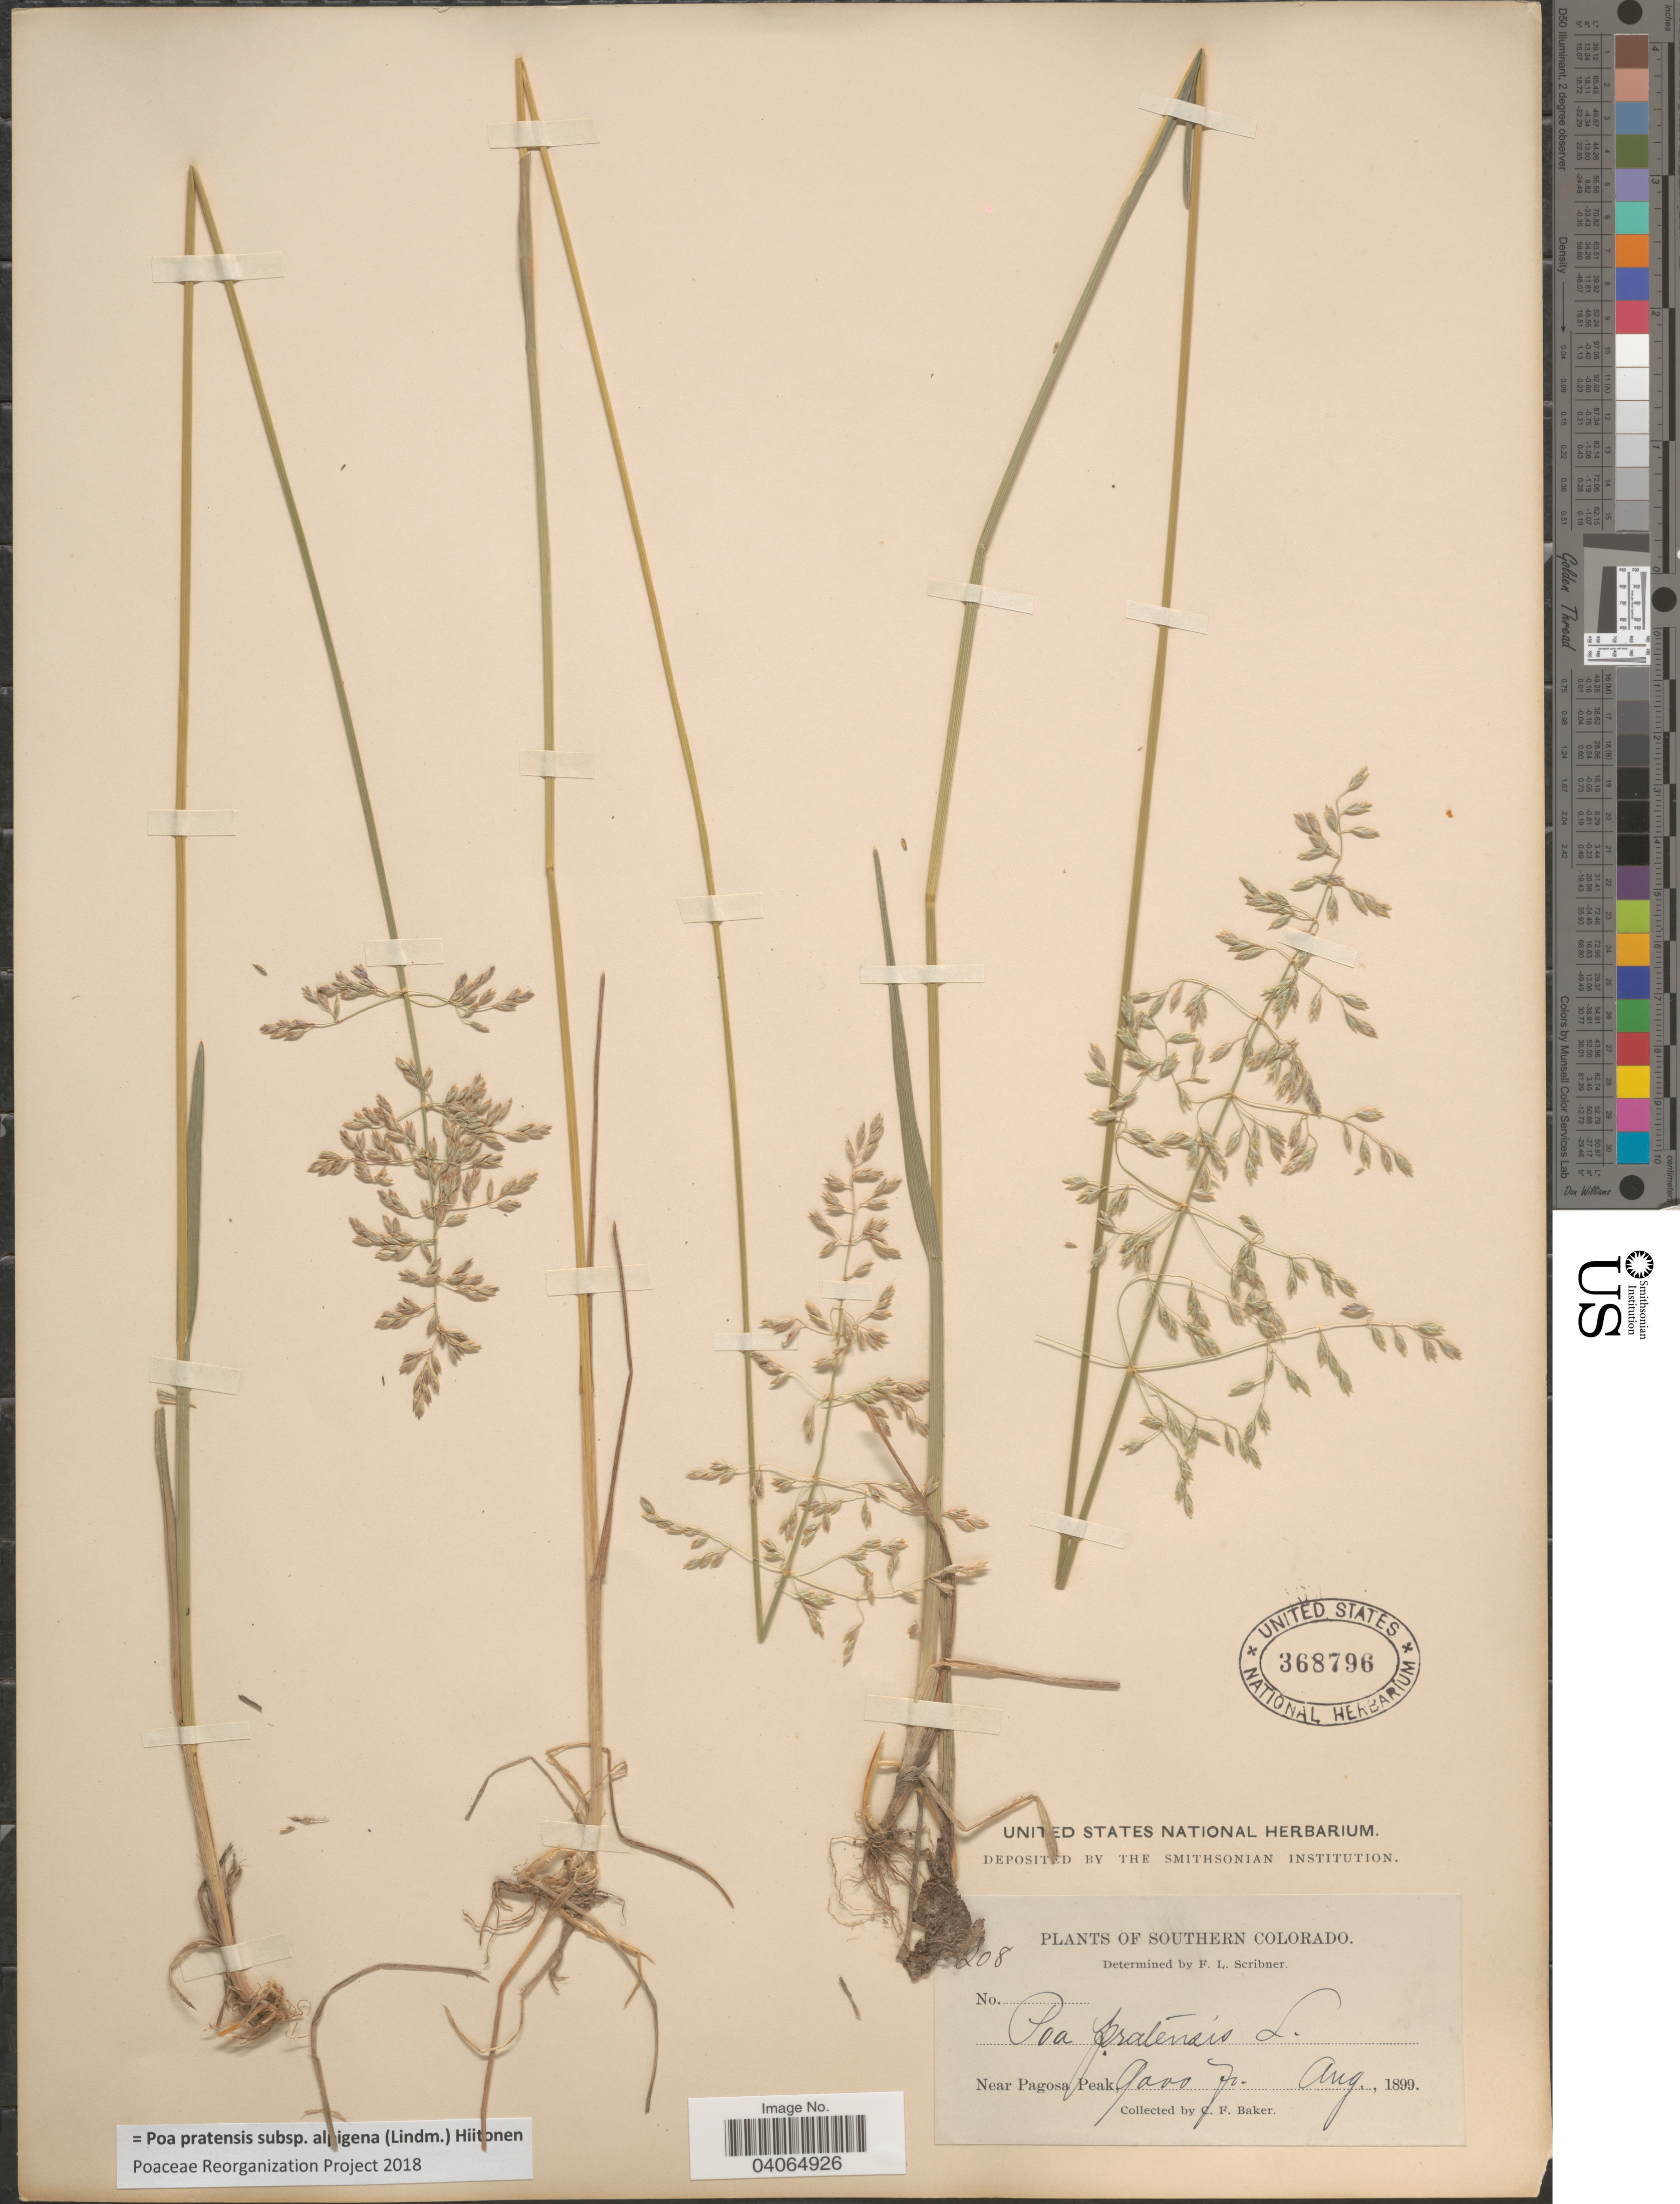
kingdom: Plantae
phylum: Tracheophyta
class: Liliopsida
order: Poales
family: Poaceae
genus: Poa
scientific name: Poa pratensis subsp. alpigena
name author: (Lindm.) Hiitonen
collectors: C. F. Baker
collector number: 208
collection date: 1899-08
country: United States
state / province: Colorado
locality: Southern Colorado. Near Pagosa Peak.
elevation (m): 2743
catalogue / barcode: US 368796